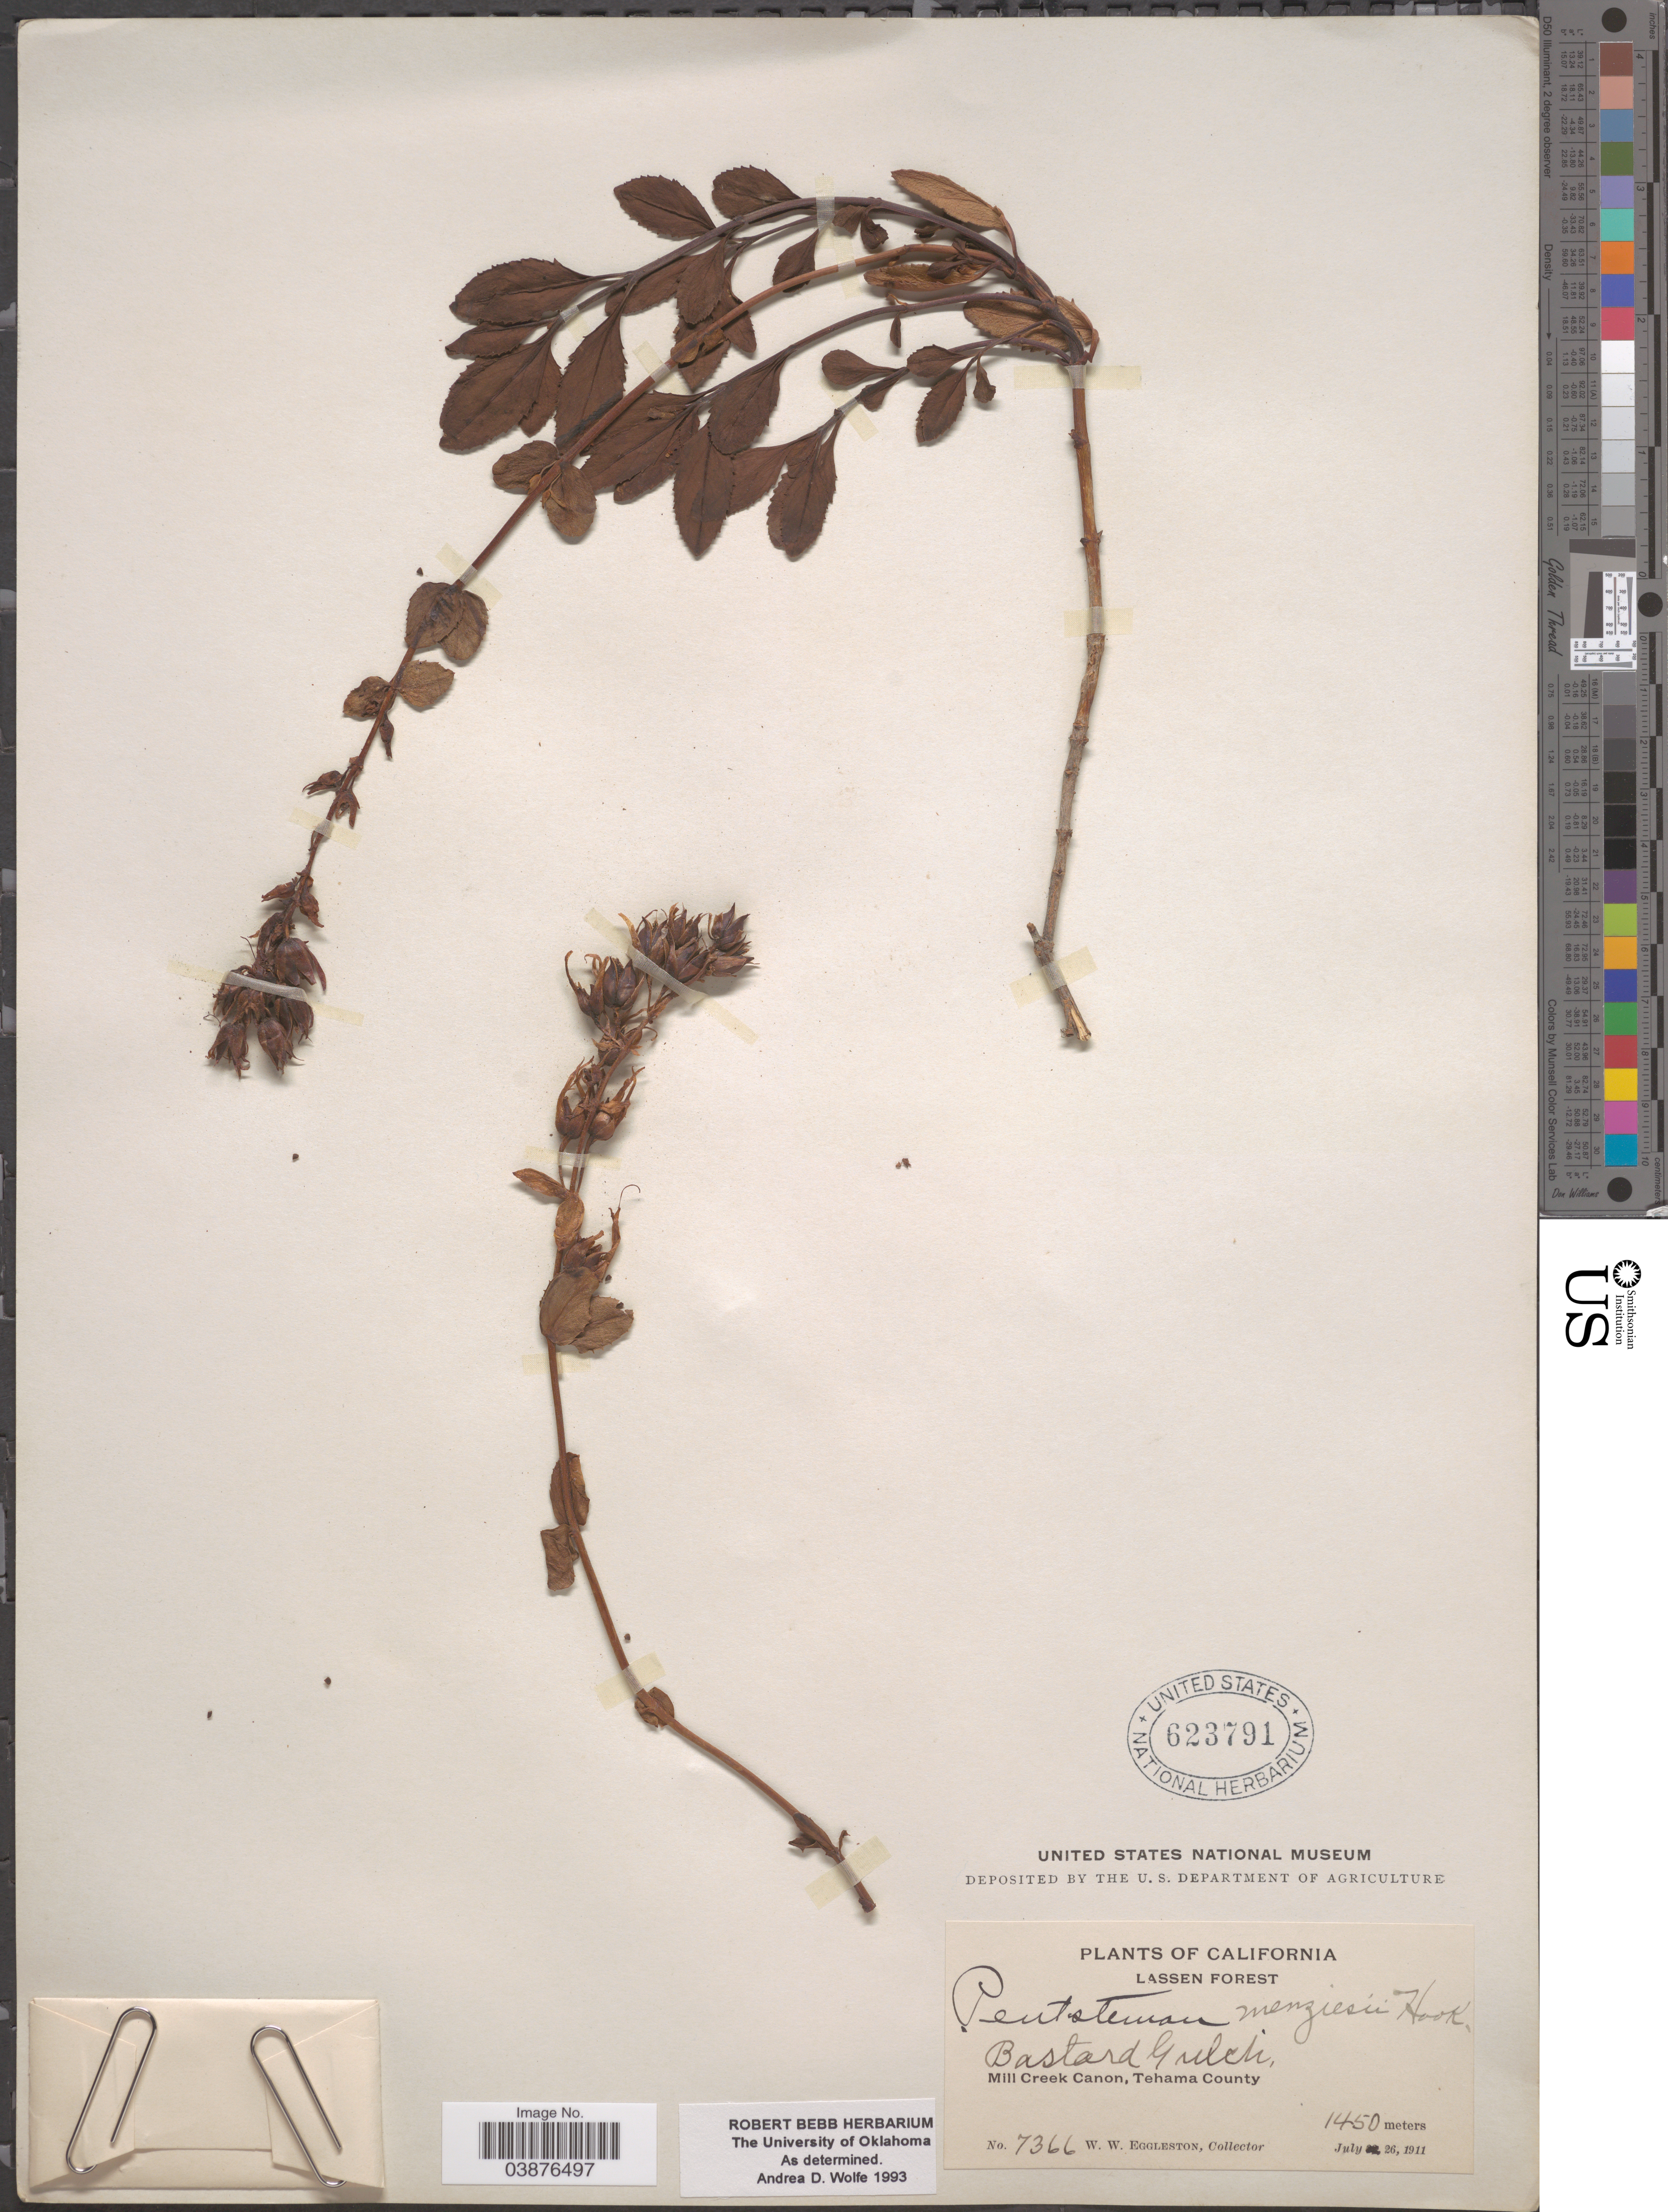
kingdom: Plantae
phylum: Tracheophyta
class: Magnoliopsida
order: Lamiales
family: Plantaginaceae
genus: Penstemon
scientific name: Penstemon menziesii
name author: Hook.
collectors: W. W. Eggleston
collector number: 7366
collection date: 1911-07-26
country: United States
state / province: California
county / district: Tehama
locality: Lassen Forest. Bastard Gulch, Mill Creek Canon, Tehama County.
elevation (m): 1450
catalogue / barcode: US 623791